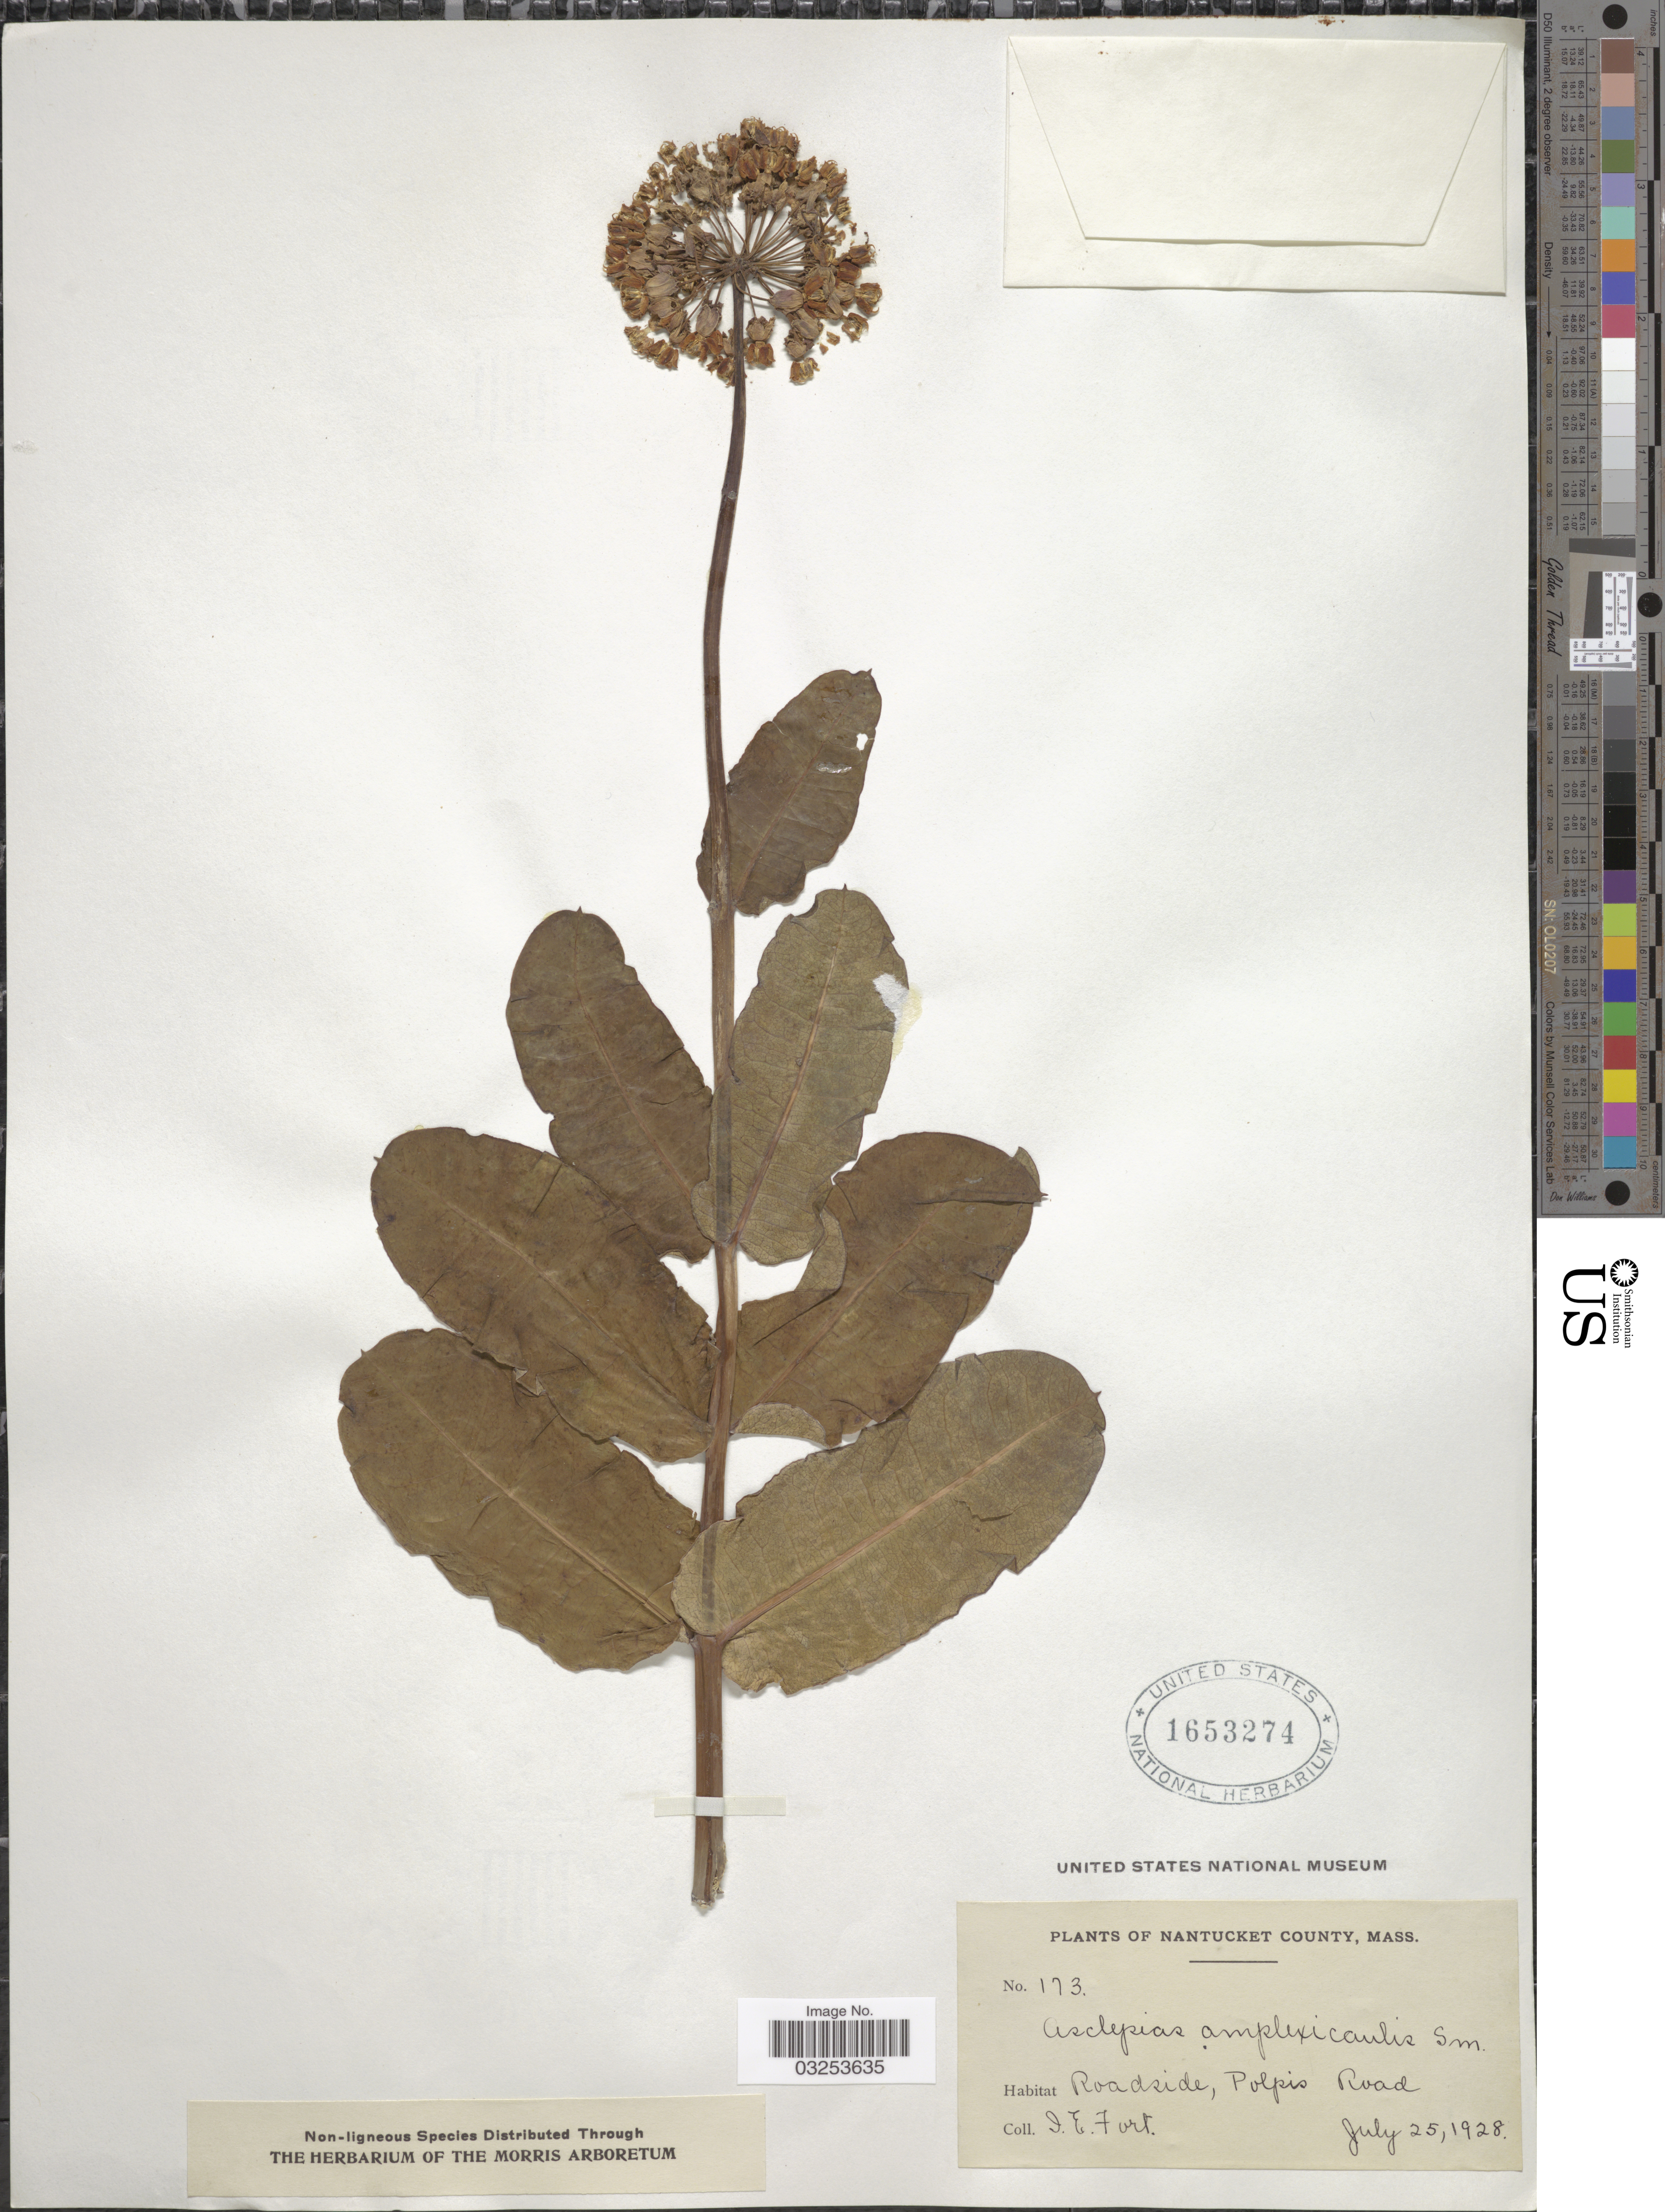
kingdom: Plantae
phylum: Tracheophyta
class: Magnoliopsida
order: Gentianales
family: Apocynaceae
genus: Asclepias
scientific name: Asclepias amplexicaulis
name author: J. Small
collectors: I. Fort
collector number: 173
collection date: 1928-07-25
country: United States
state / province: Massachusetts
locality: Nantucket County. Polpis Road.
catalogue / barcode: US 1653274